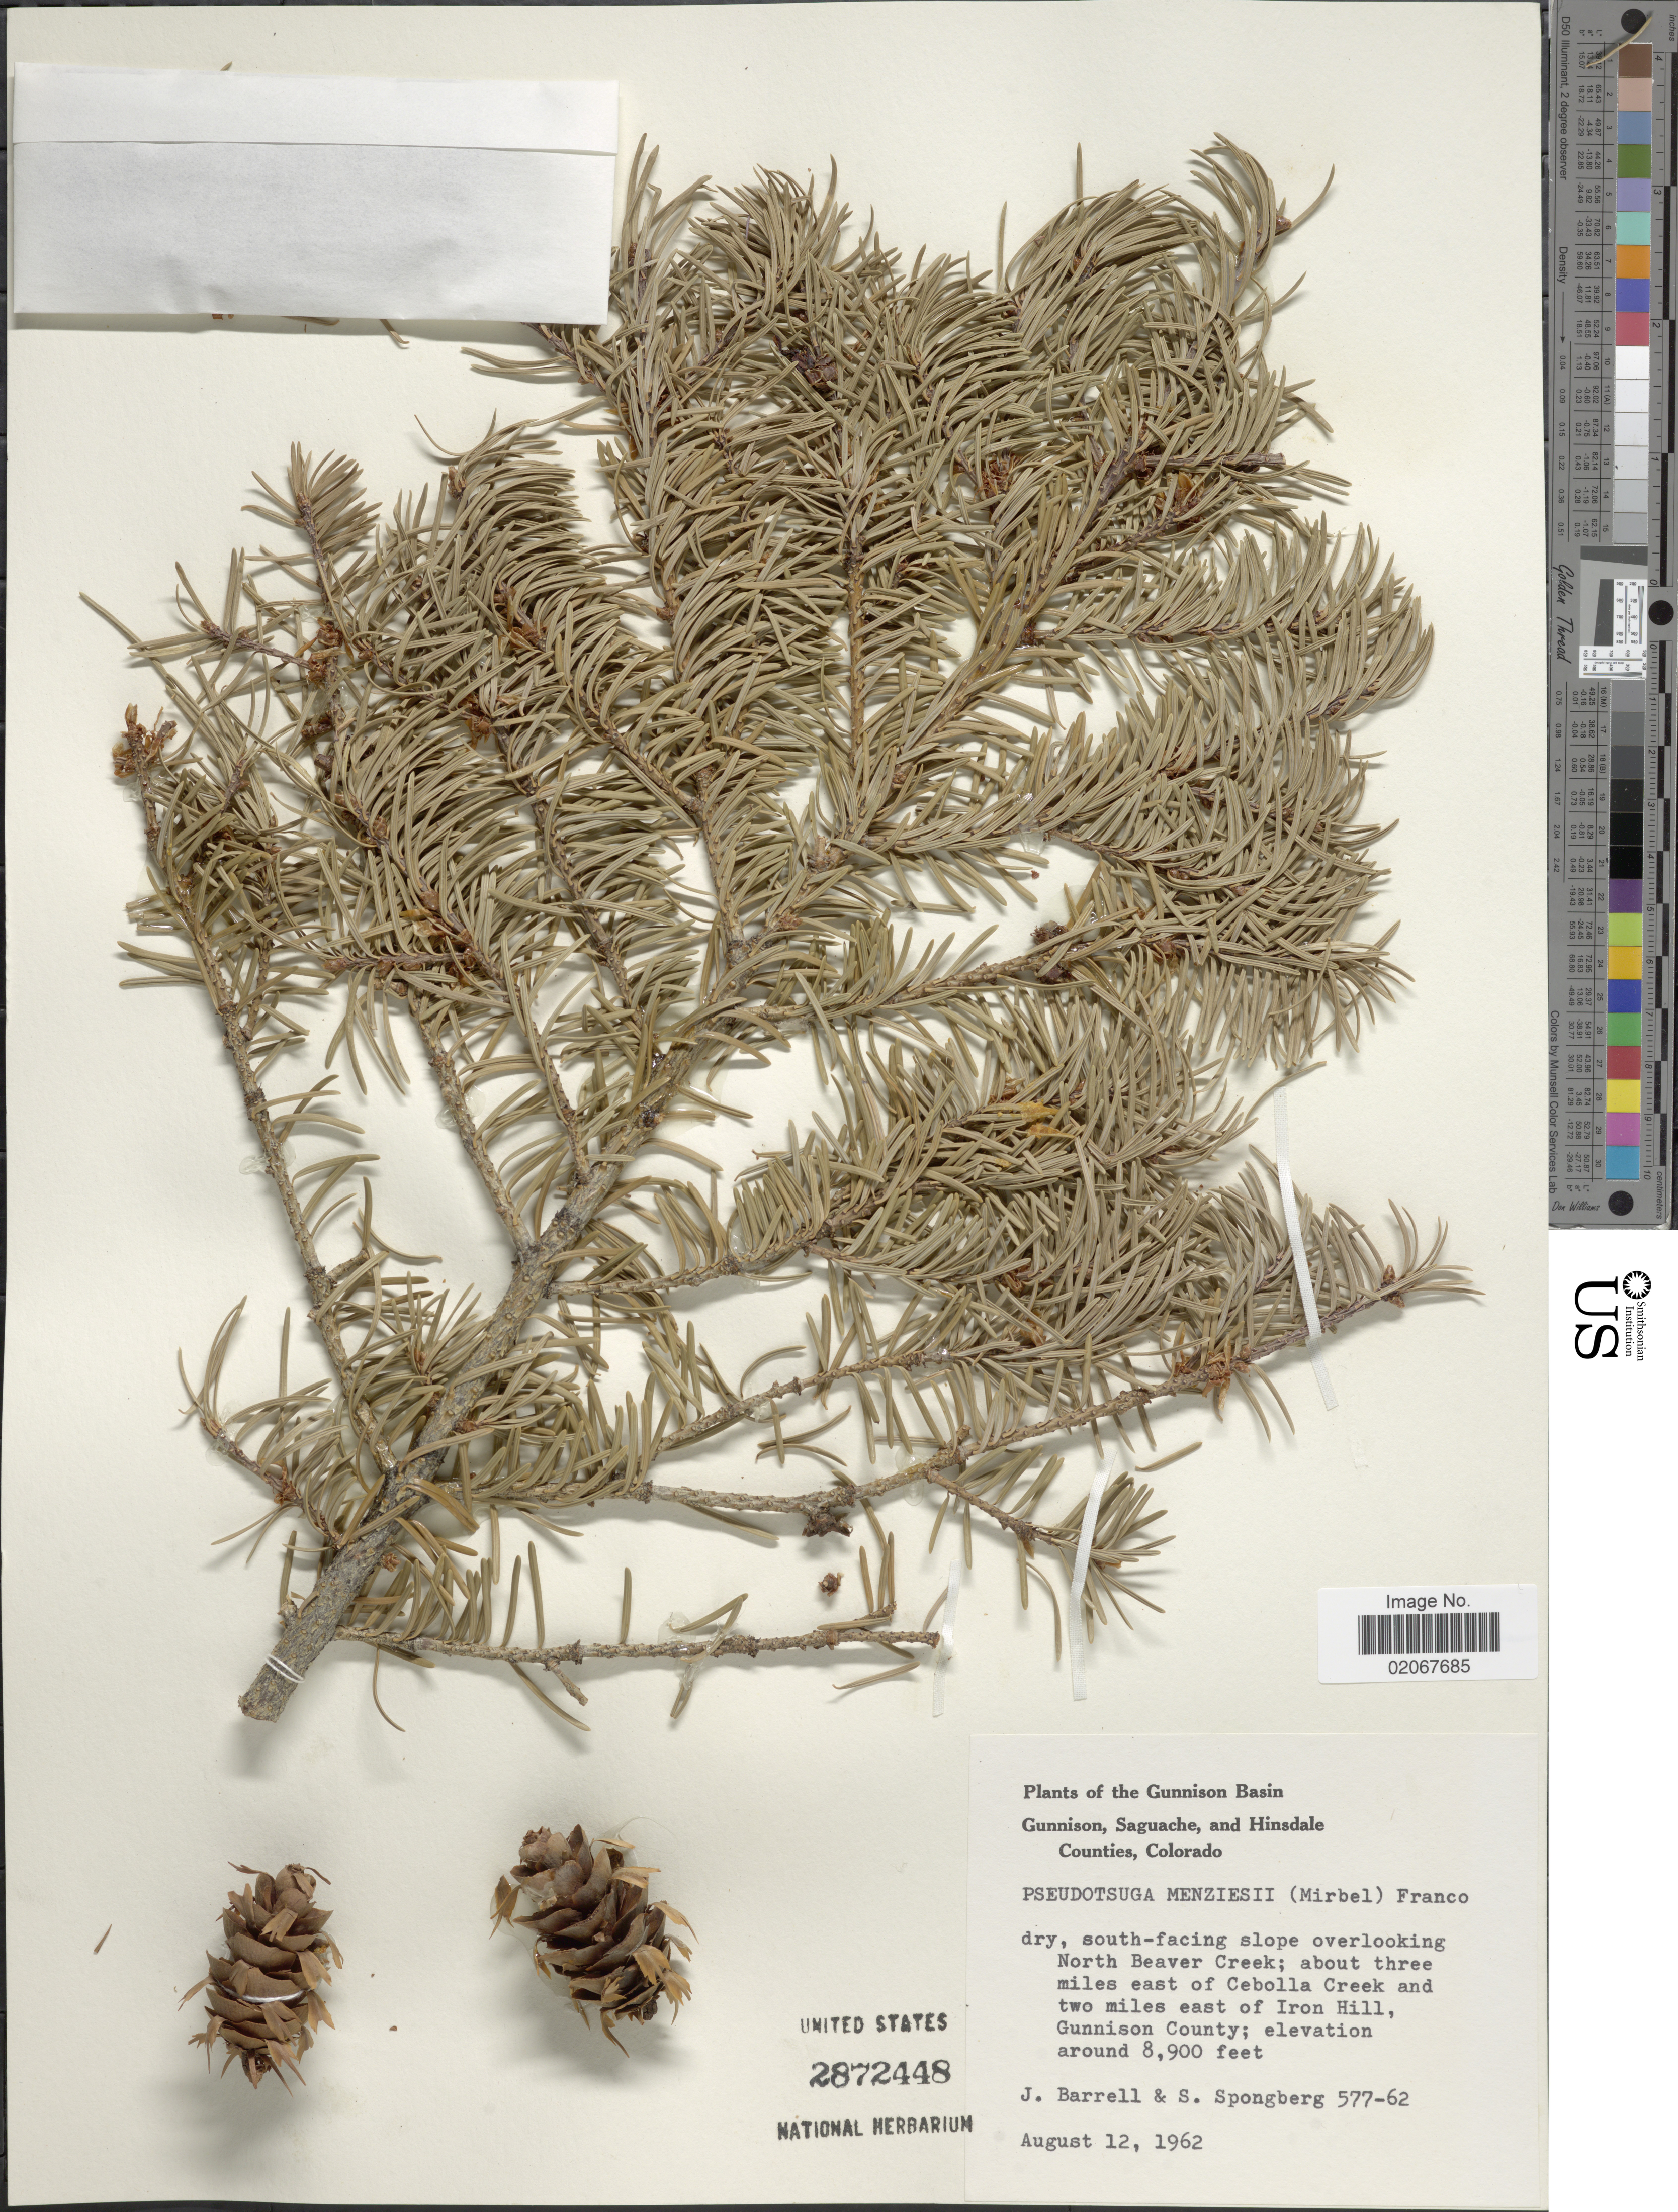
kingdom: Plantae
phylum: Tracheophyta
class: Pinopsida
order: Pinales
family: Pinaceae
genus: Pseudotsuga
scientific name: Pseudotsuga menziesii var. glauca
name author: (Beissn.) Franco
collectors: J. Barrell & S. A.Spongberg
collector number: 577-62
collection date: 1962-08-12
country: United States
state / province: Colorado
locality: Gunnison Bay. About three miles east of Iron Hill, Gunnison County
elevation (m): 2713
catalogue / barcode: US 2872448